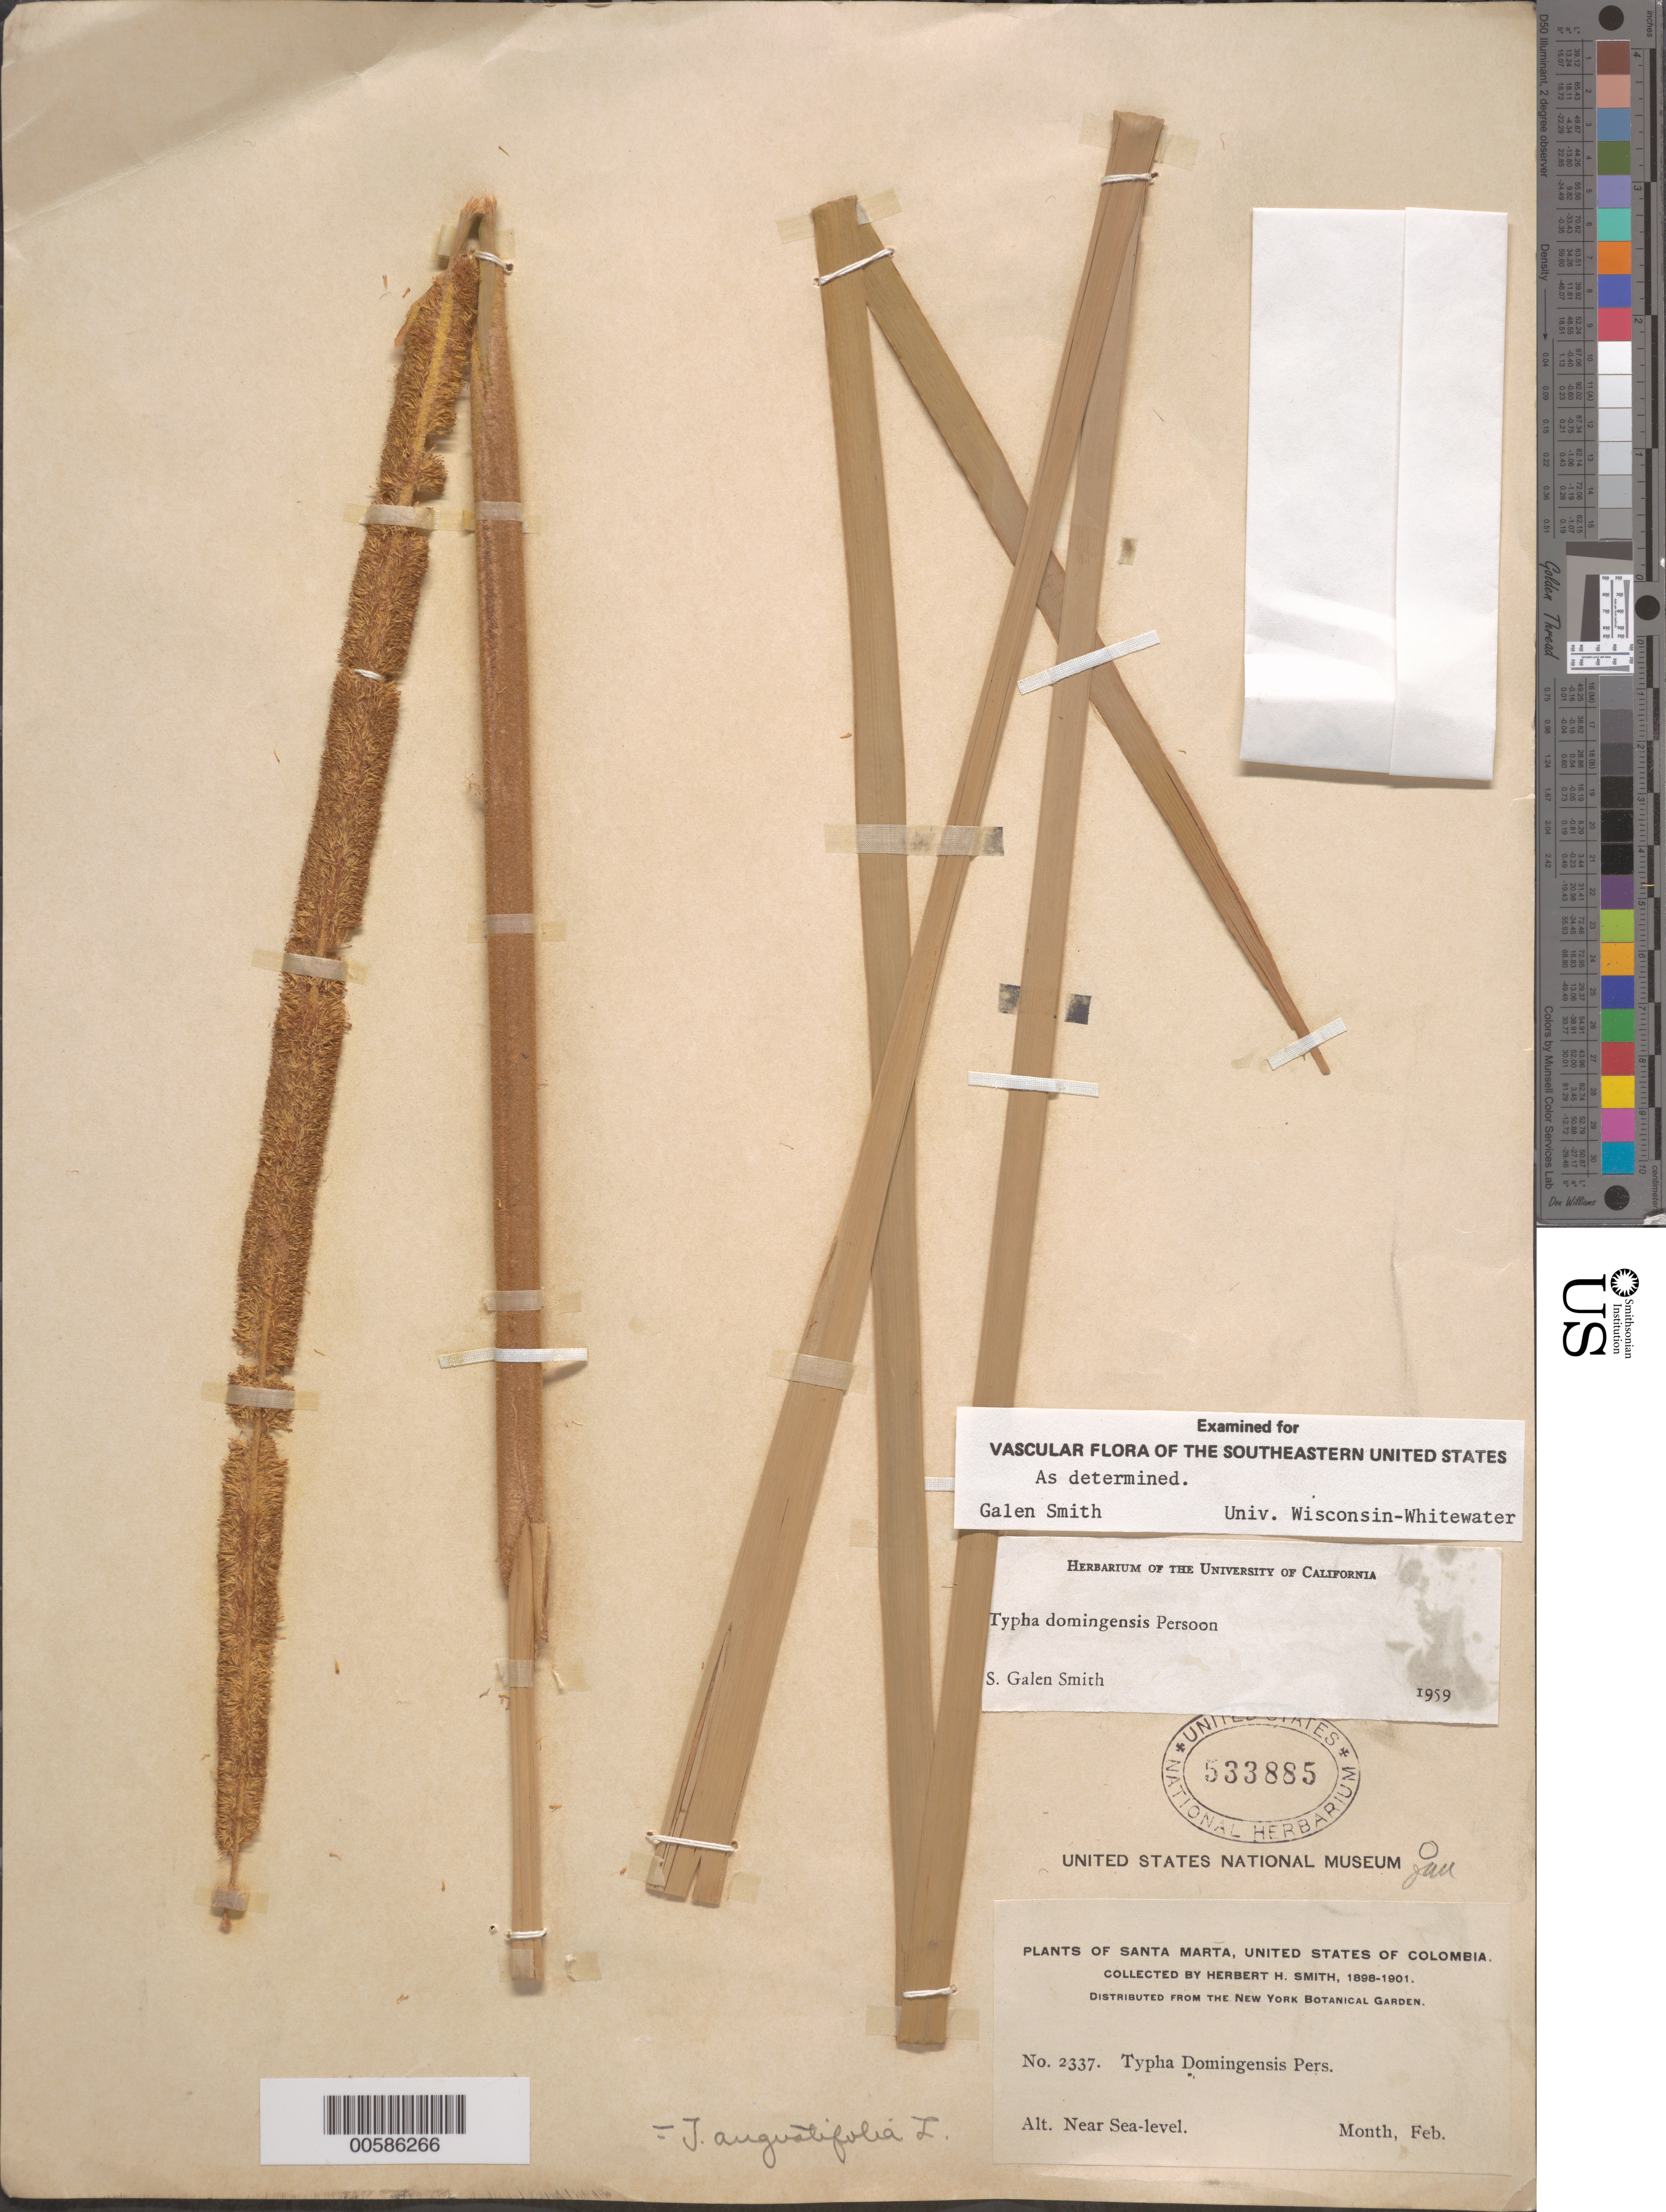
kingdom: Plantae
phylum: Tracheophyta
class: Liliopsida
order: Poales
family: Typhaceae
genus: Typha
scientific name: Typha domingensis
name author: Pers.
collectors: Herbert H. Smith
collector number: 2337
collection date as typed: Feb 1989 to -- Feb 1901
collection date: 1901-02/1989-02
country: Colombia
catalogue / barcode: US 533885